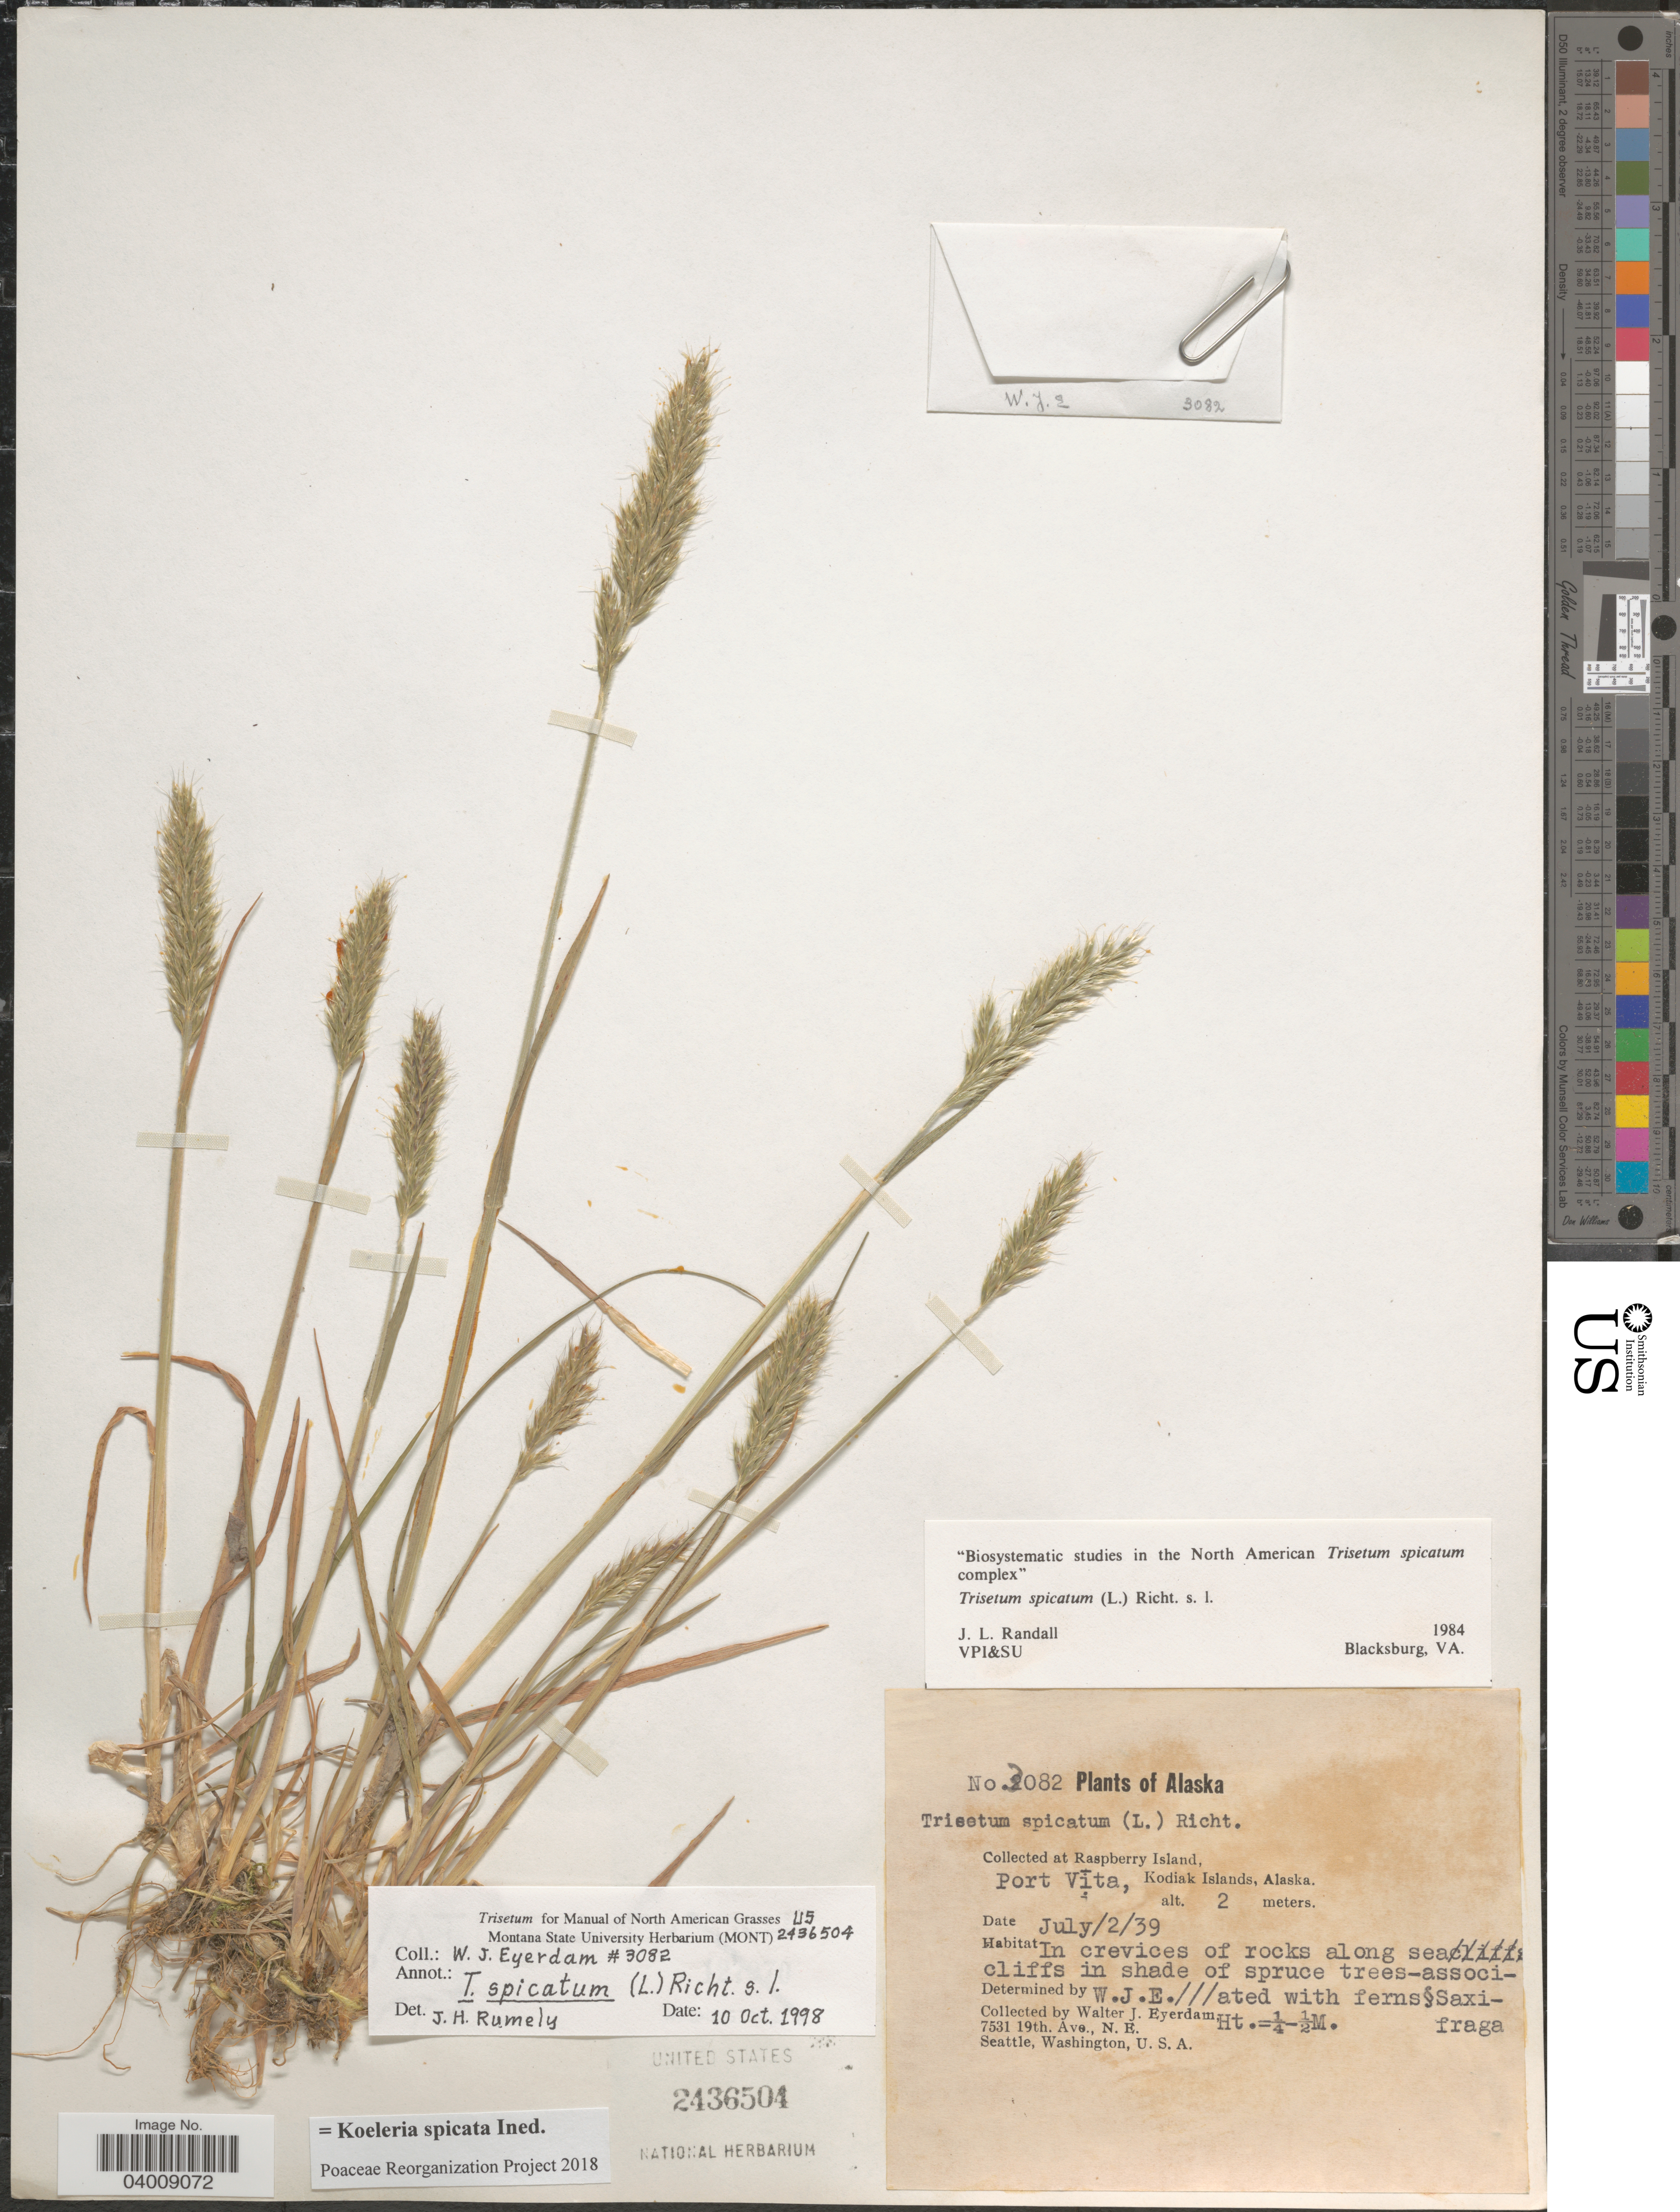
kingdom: Plantae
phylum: Tracheophyta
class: Liliopsida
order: Poales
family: Poaceae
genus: Koeleria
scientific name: Koeleria spicata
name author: (L.) Barberá et al.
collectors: W. J. Eyerdam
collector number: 3082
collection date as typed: Transcribed d/m/y: 2/7/39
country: United States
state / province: Alaska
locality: Raspberry Island, Port Vita, Kodiak Islands.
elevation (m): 2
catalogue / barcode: US 2436504